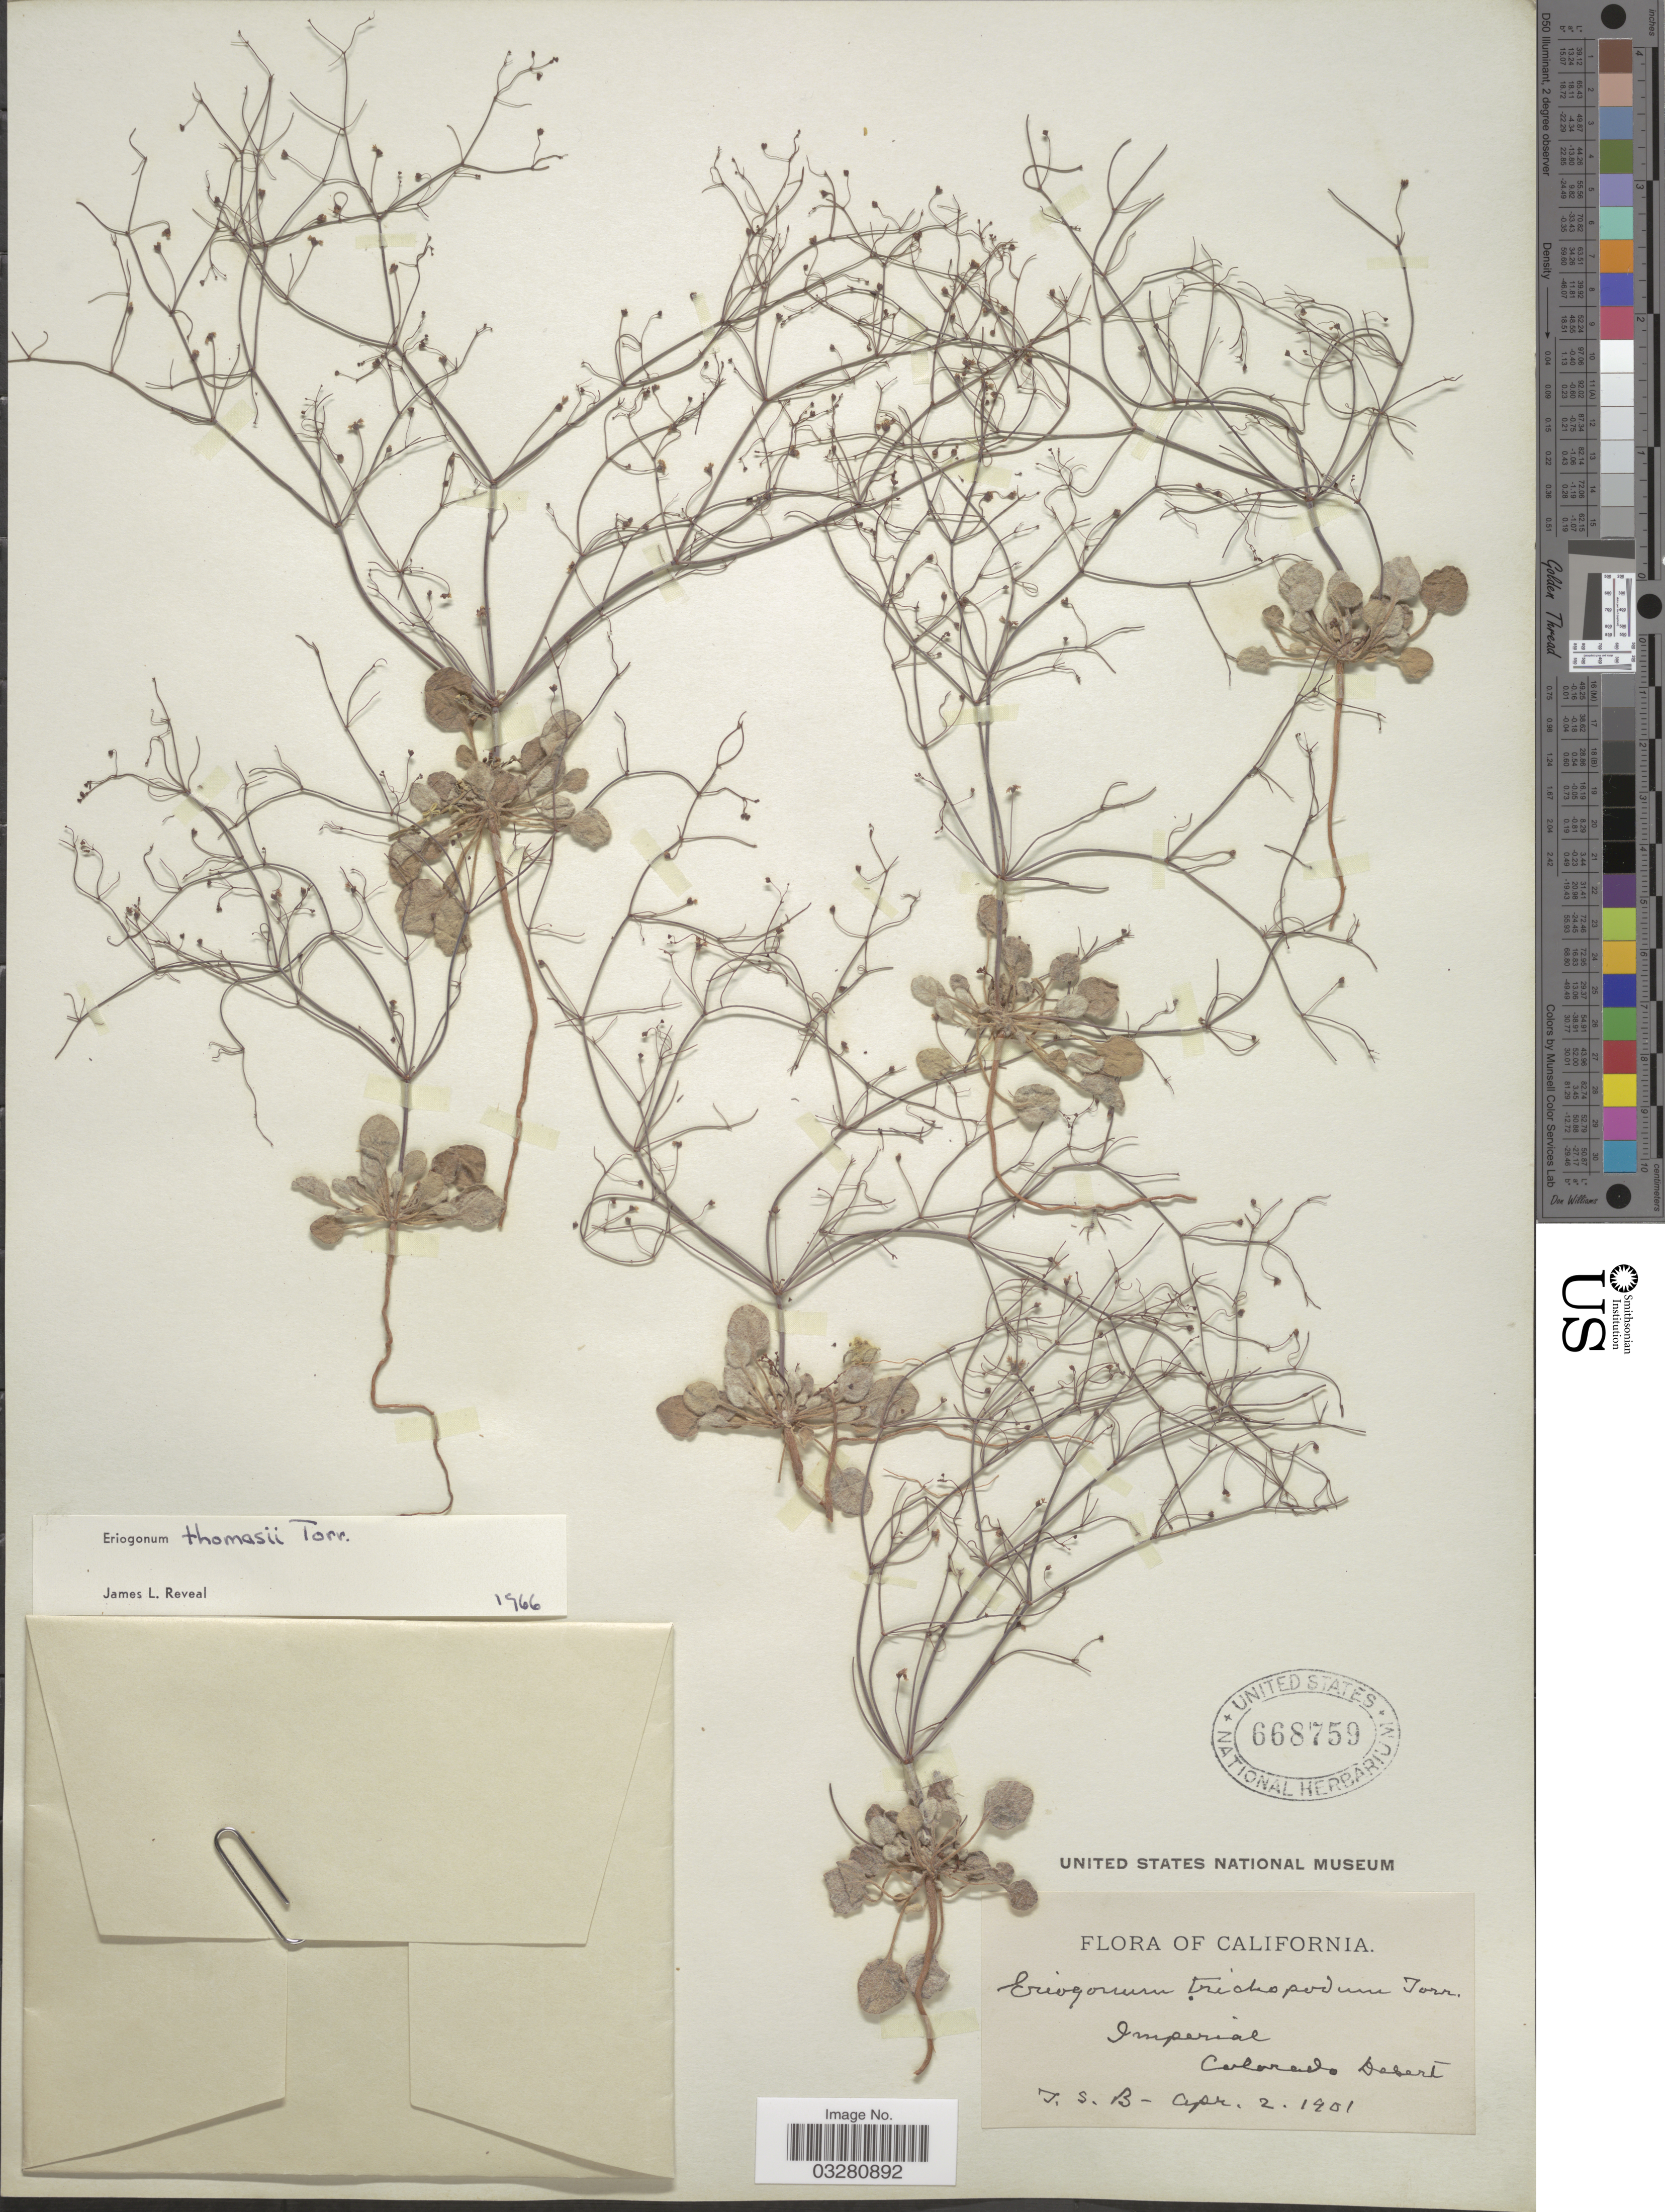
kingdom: Plantae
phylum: Tracheophyta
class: Magnoliopsida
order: Caryophyllales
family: Polygonaceae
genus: Eriogonum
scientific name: Eriogonum thomasii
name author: Torr.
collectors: J. S. B.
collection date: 1901-04-02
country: United States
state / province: California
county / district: Imperial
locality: Imperial. Colorado Desert.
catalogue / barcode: US 668759